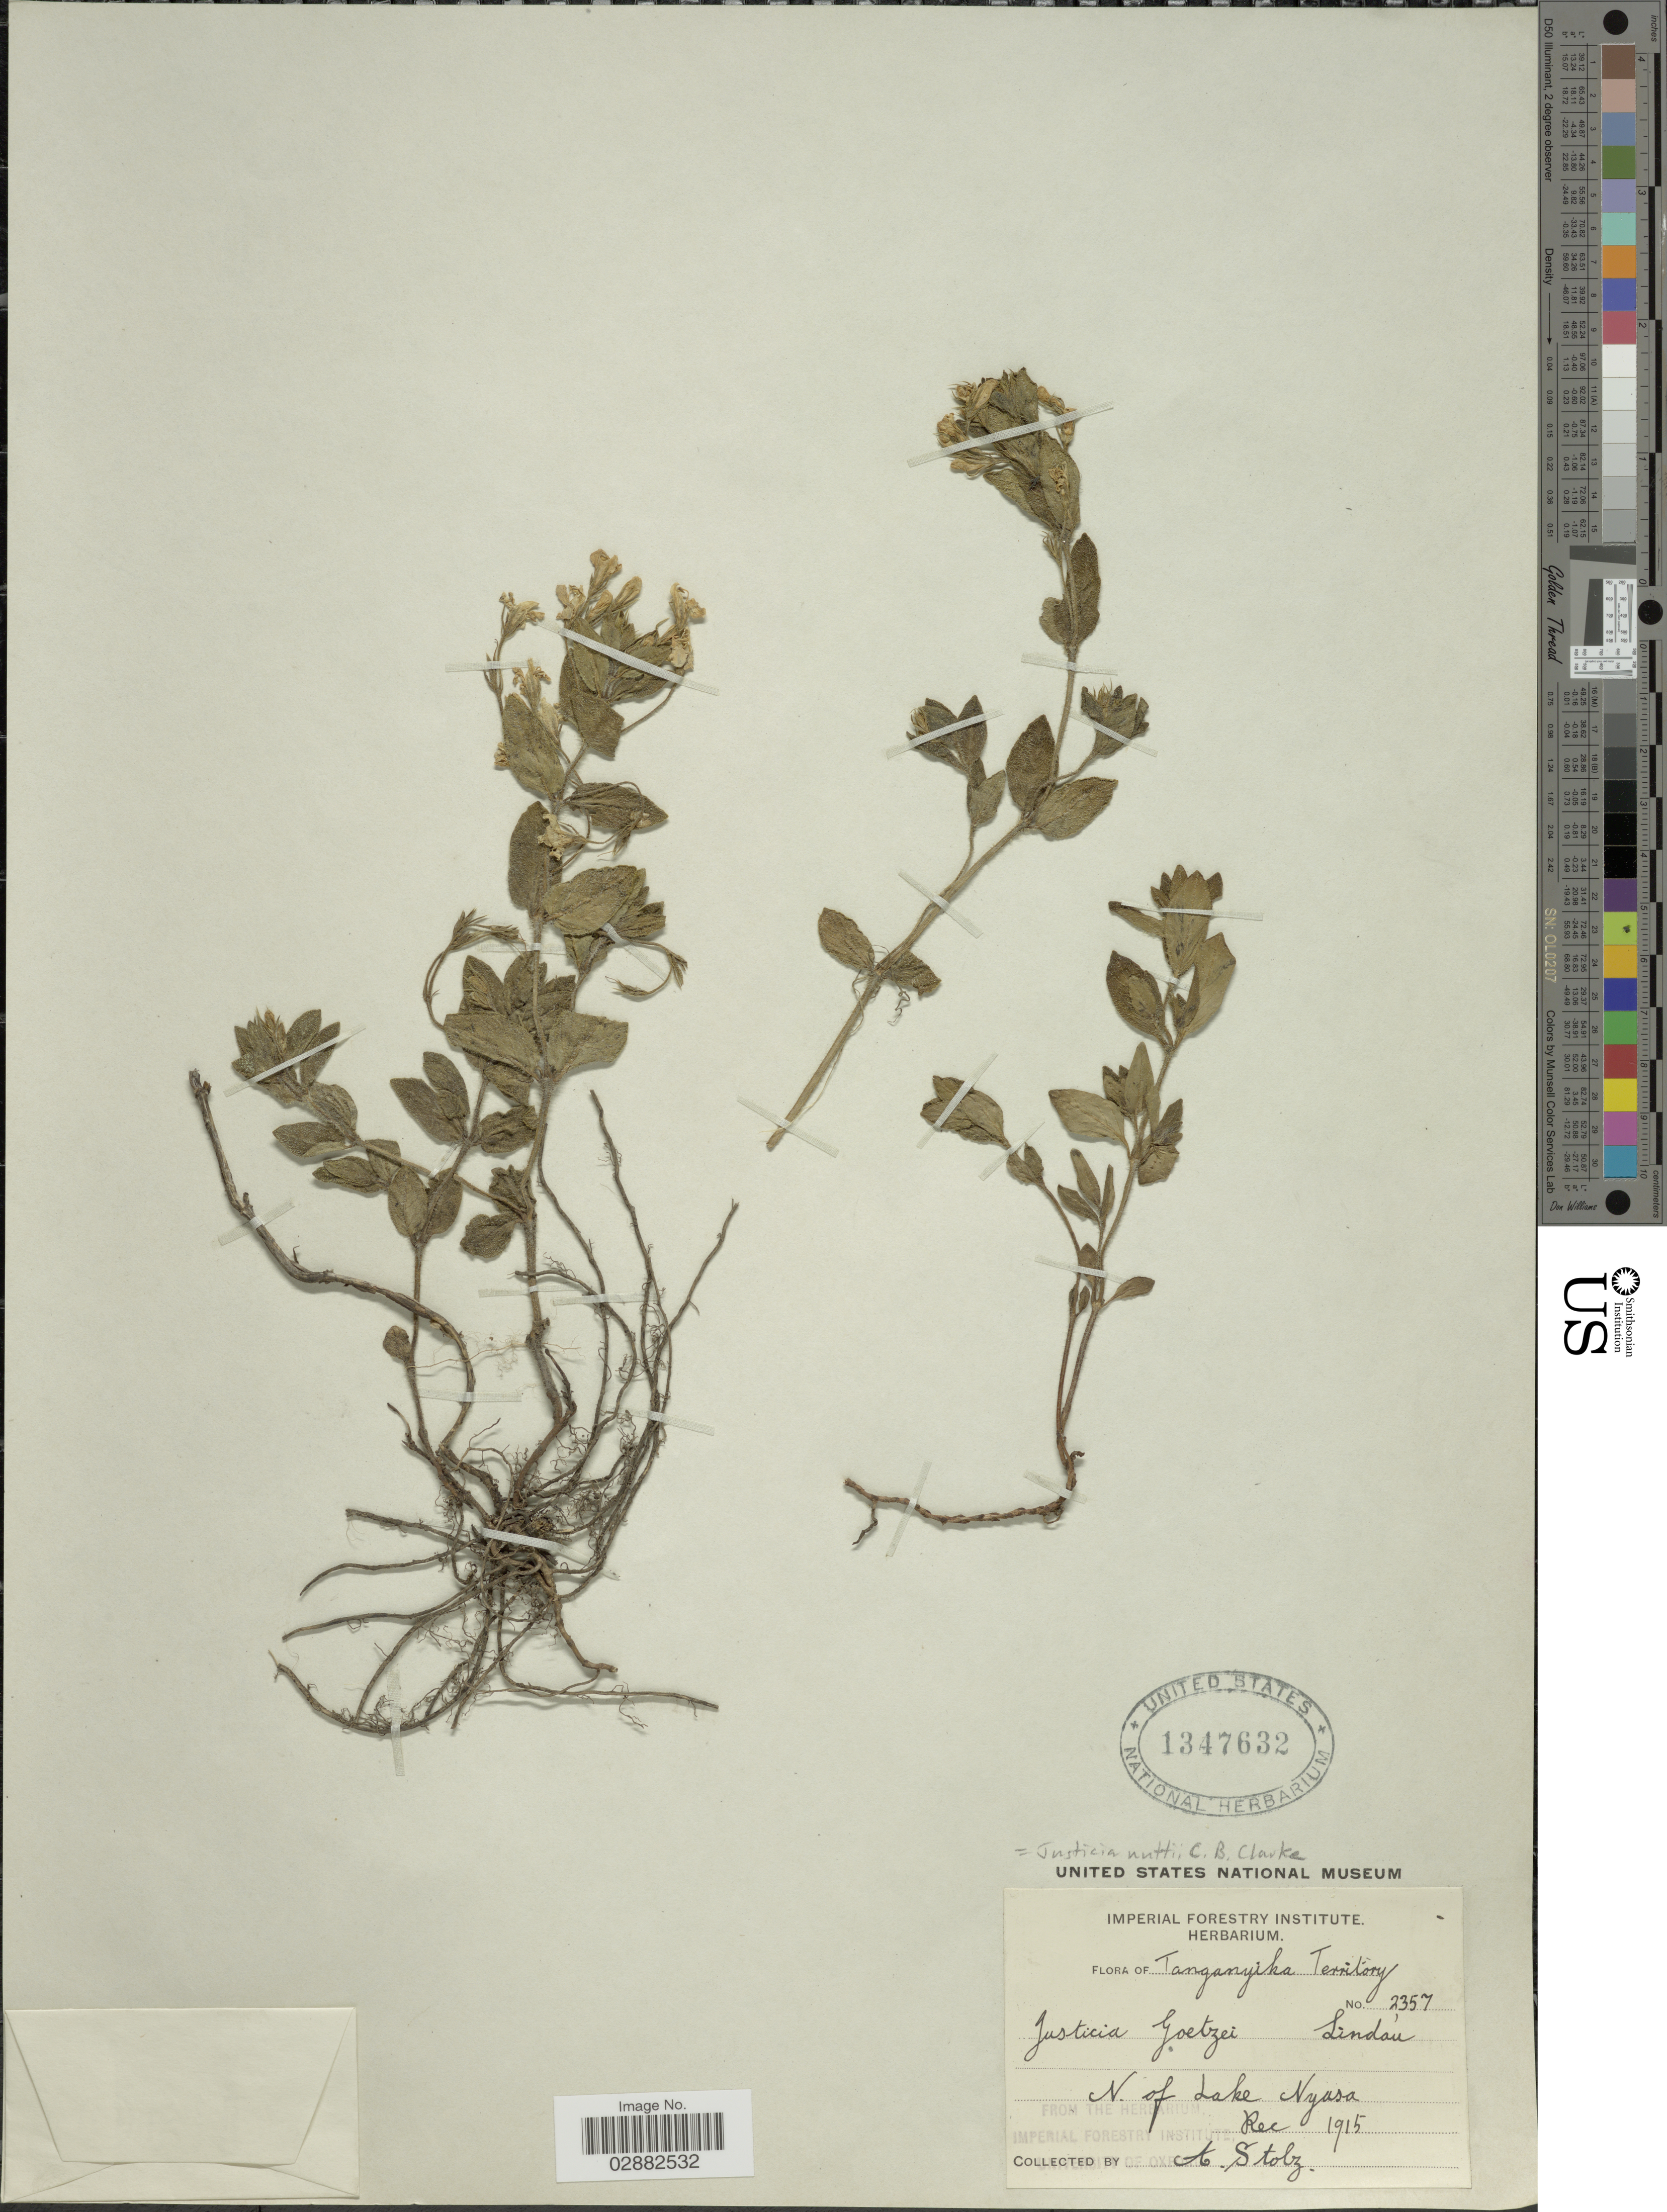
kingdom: Plantae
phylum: Tracheophyta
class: Magnoliopsida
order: Lamiales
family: Acanthaceae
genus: Justicia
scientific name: Justicia nuttii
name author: C.B. Clarke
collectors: A. Stolz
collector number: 2357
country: Tanzania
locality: Tanganyika Territory, N. of Lake Nyasa.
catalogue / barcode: US 1347632